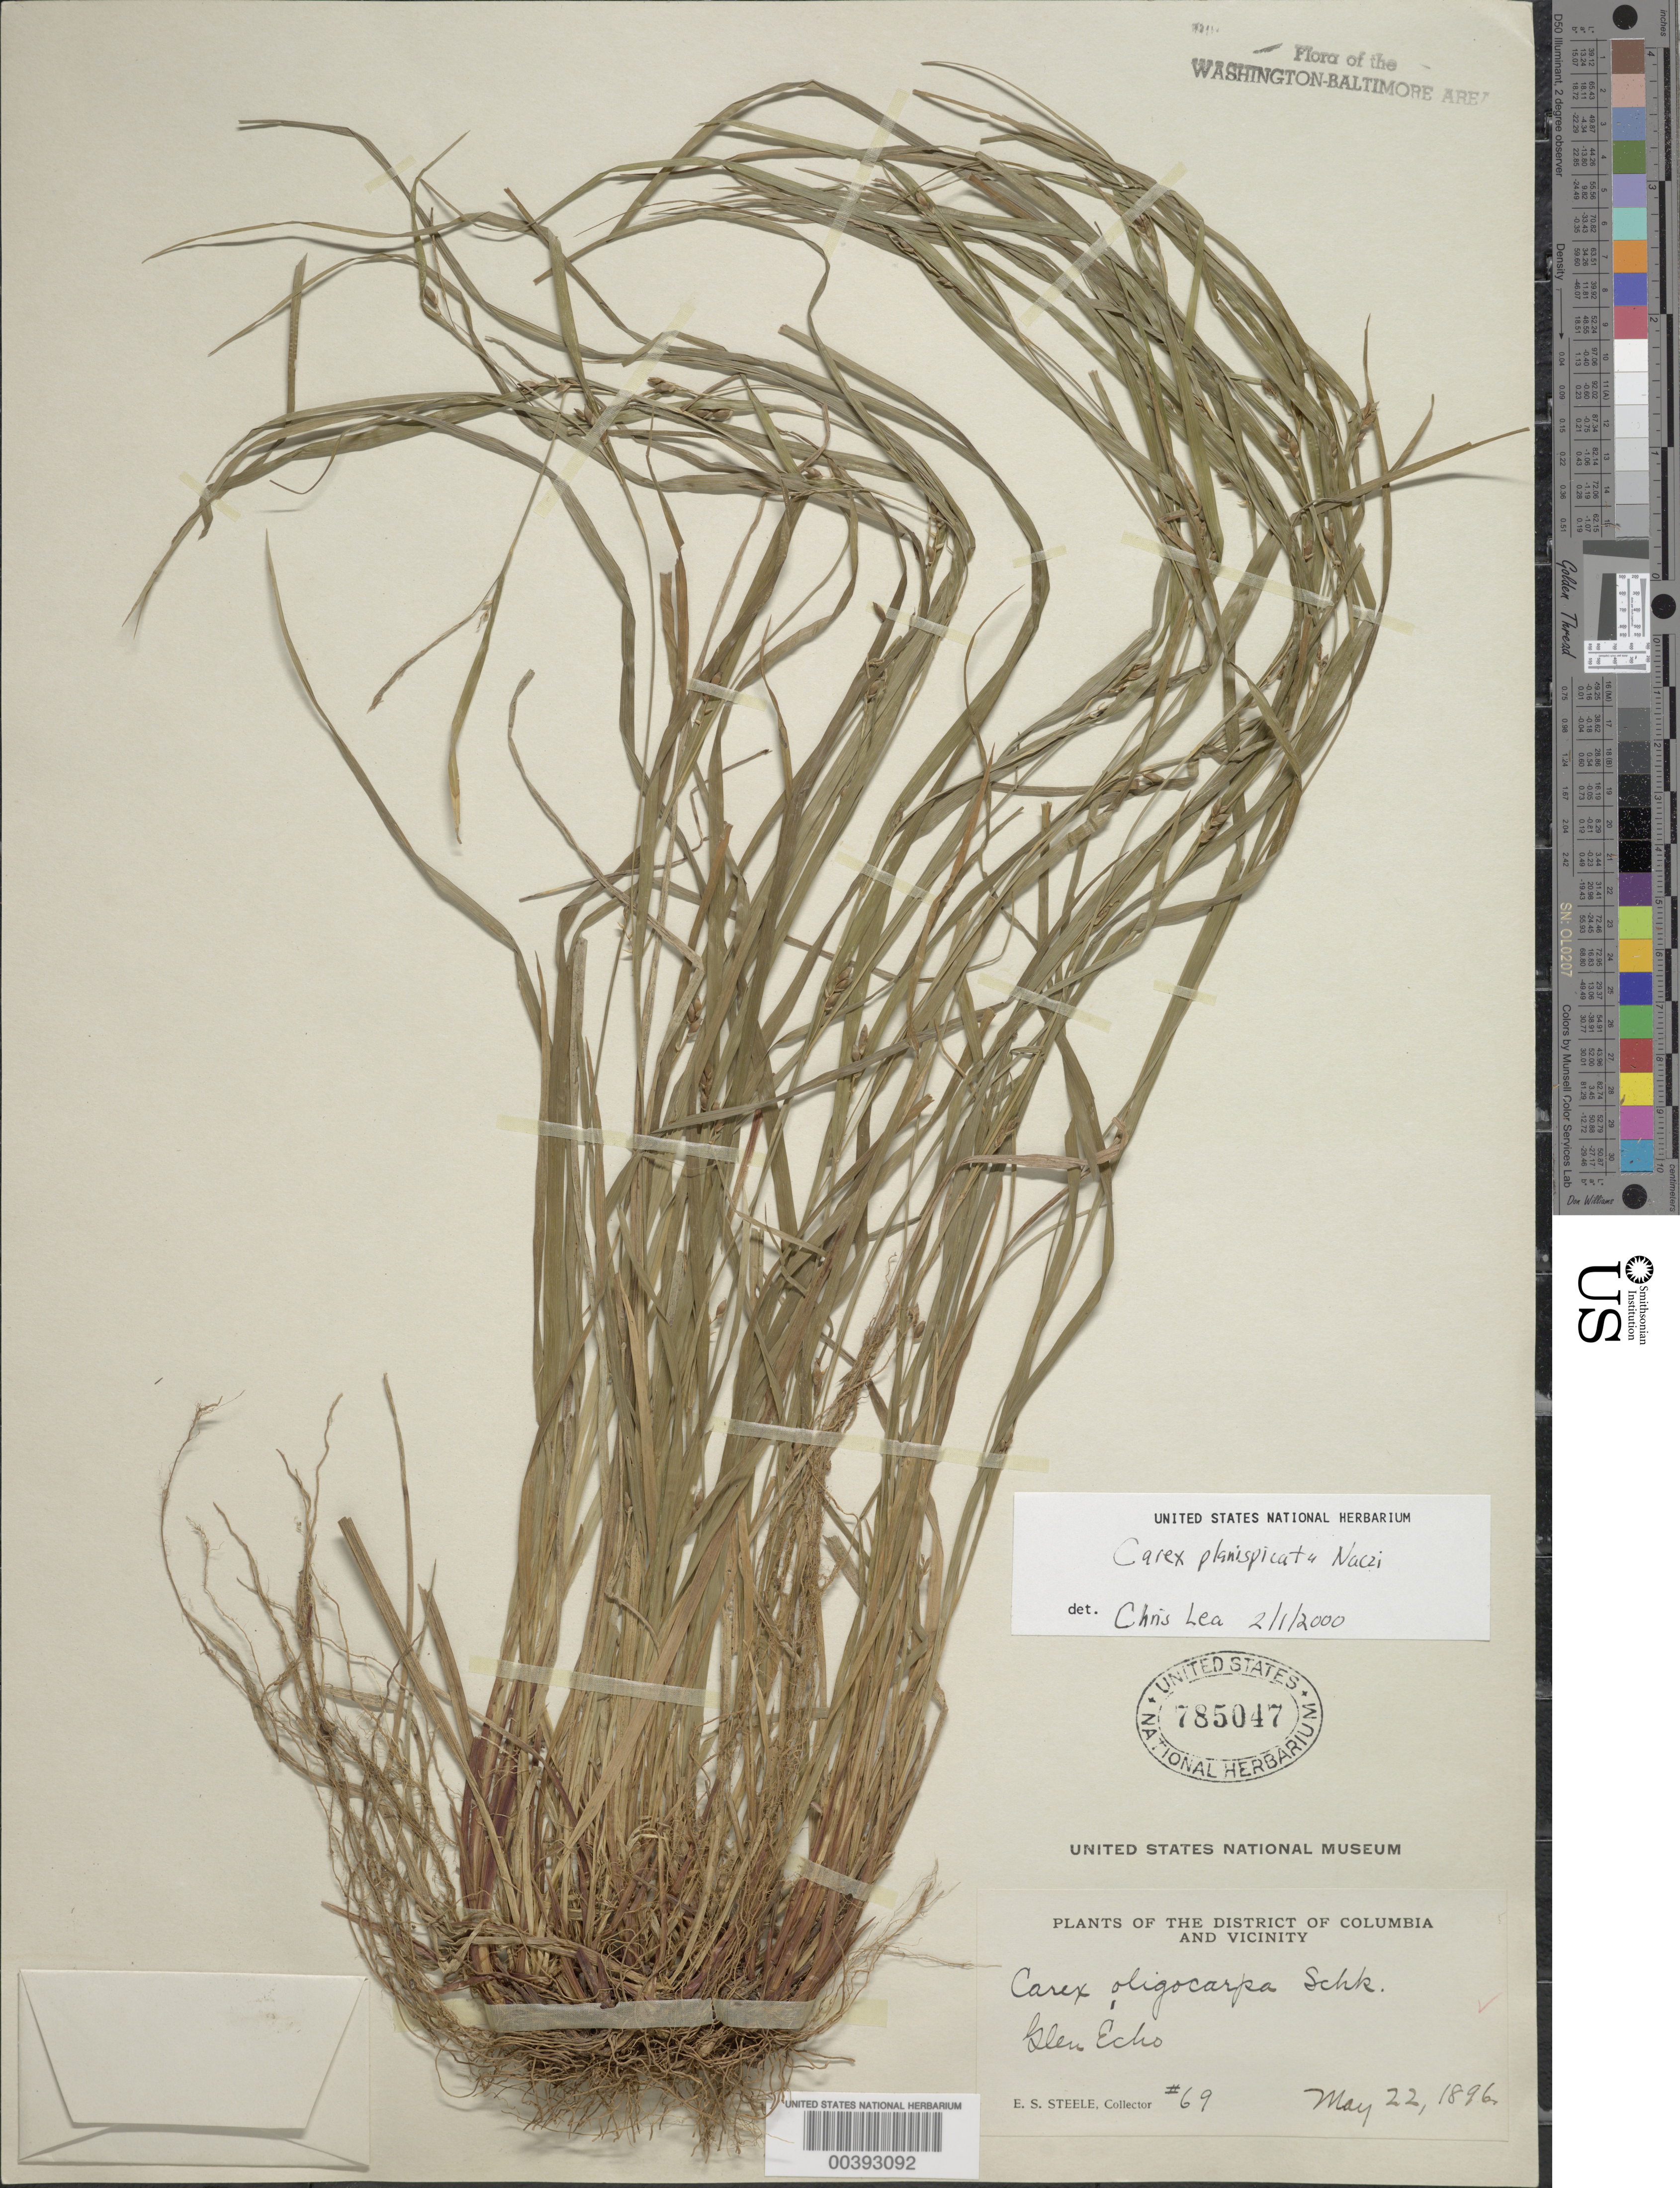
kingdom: Plantae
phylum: Tracheophyta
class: Liliopsida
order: Poales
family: Cyperaceae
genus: Carex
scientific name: Carex planispicata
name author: Naczi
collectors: E. Steele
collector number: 69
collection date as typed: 22 May 1896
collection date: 1896-05-22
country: United States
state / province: Maryland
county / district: Montgomery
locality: Glen Echo C. & O. Canal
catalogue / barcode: US 785047